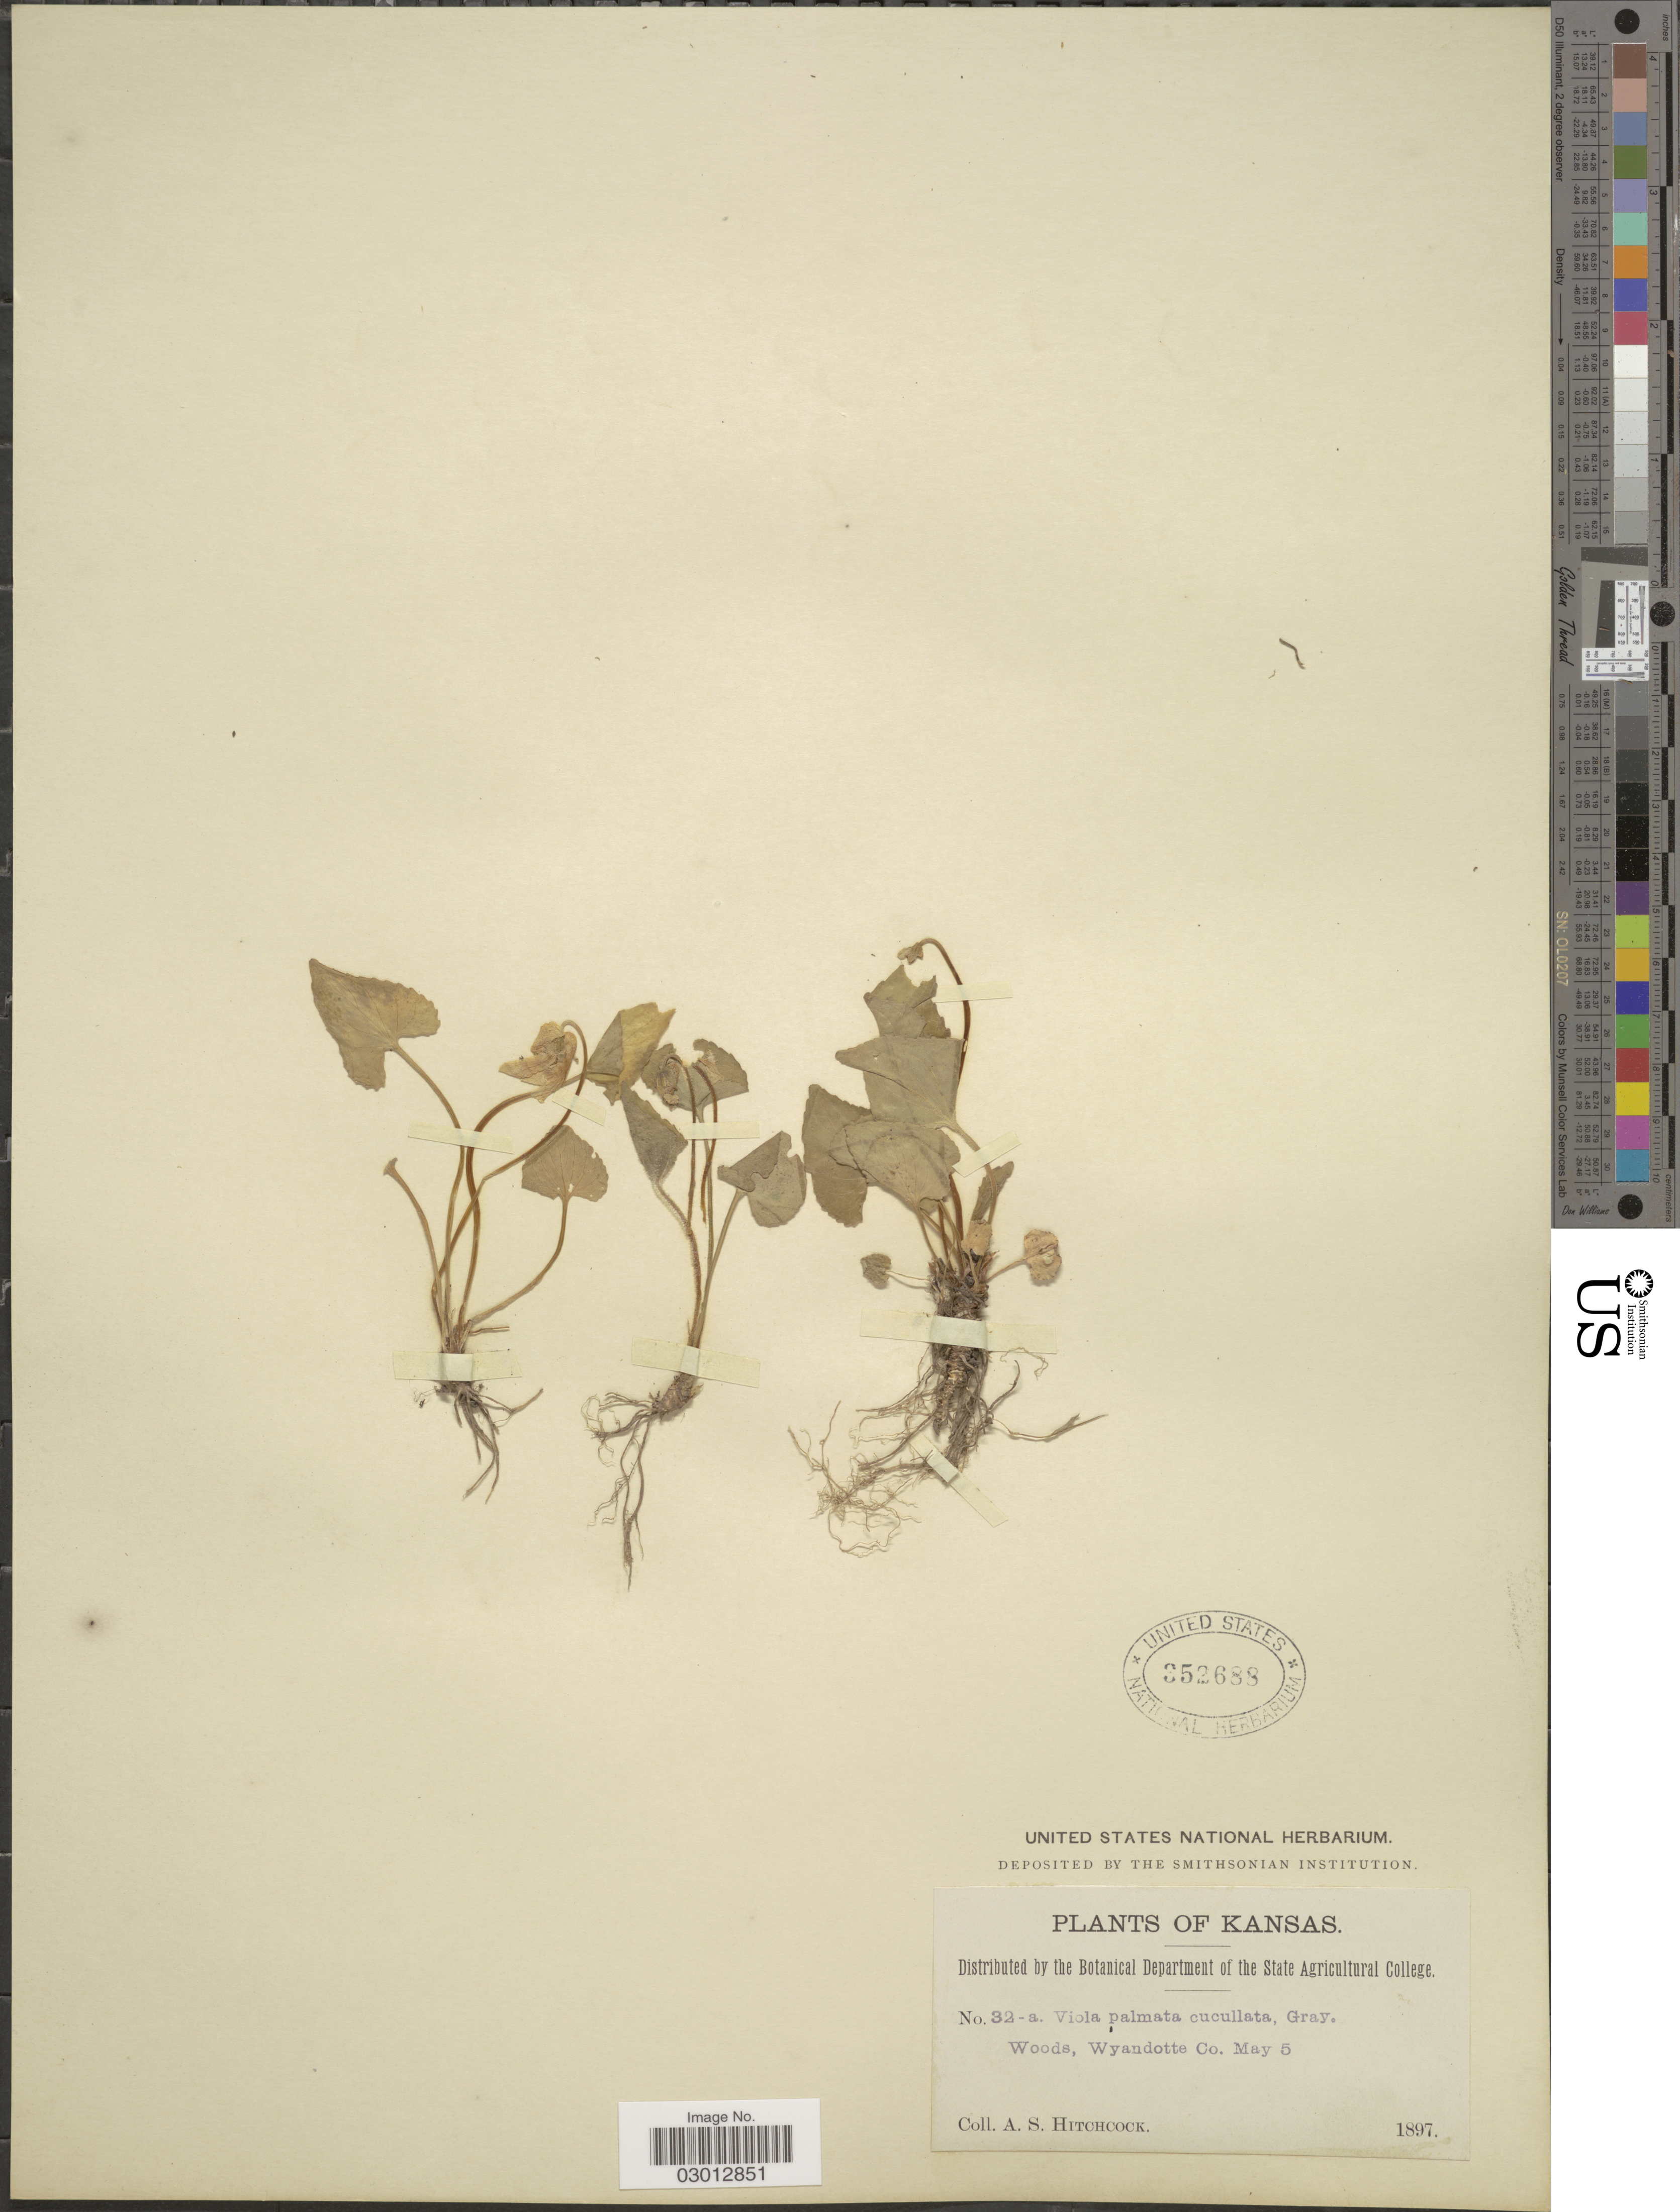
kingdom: Plantae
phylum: Tracheophyta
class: Magnoliopsida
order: Malpighiales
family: Violaceae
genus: Viola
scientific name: Viola papilionacea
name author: Pursh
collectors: A. S. Hitchcock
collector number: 32-a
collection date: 1897-05-05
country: United States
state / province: Kansas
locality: Wyandotte Co.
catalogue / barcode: US 352688